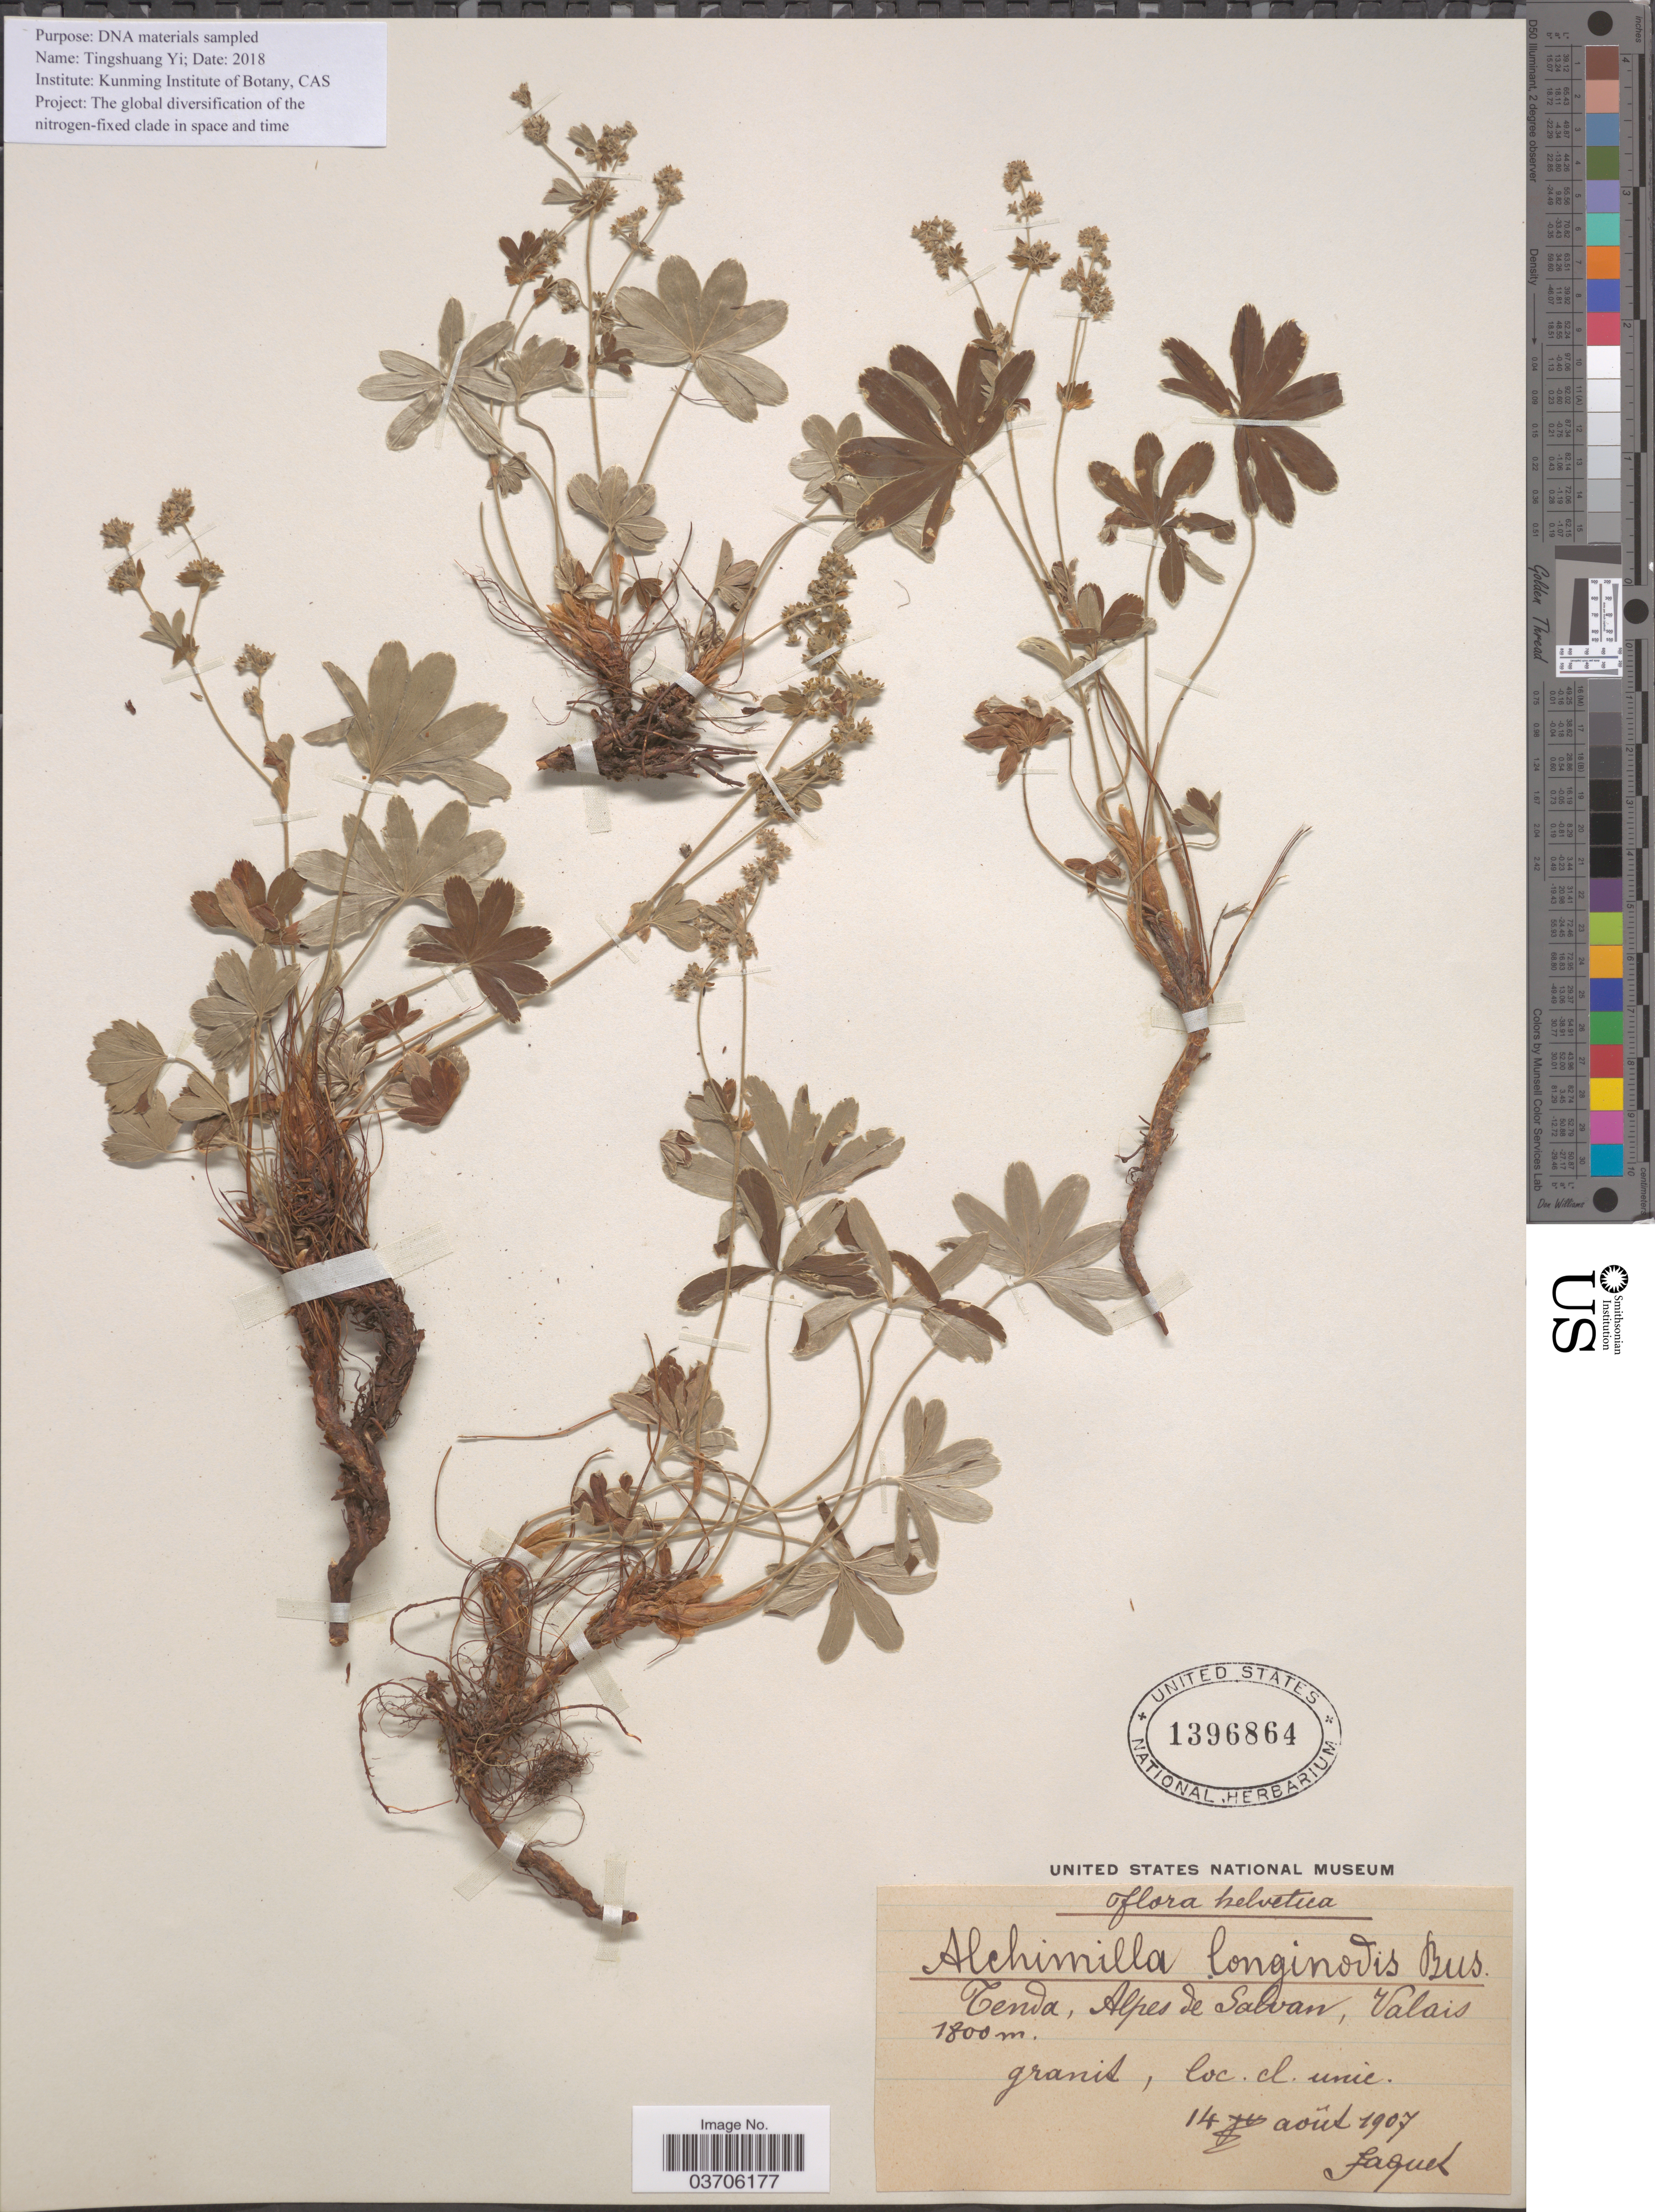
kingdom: Plantae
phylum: Tracheophyta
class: Magnoliopsida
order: Rosales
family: Rosaceae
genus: Alchemilla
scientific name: Alchemilla longinodis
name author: (Buser) Maillefer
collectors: -. Jaquet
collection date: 1907-08-14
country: Switzerland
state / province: Valais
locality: Helvetica. Tenda, Alpes de Salvan.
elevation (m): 1800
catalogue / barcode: US 1396864